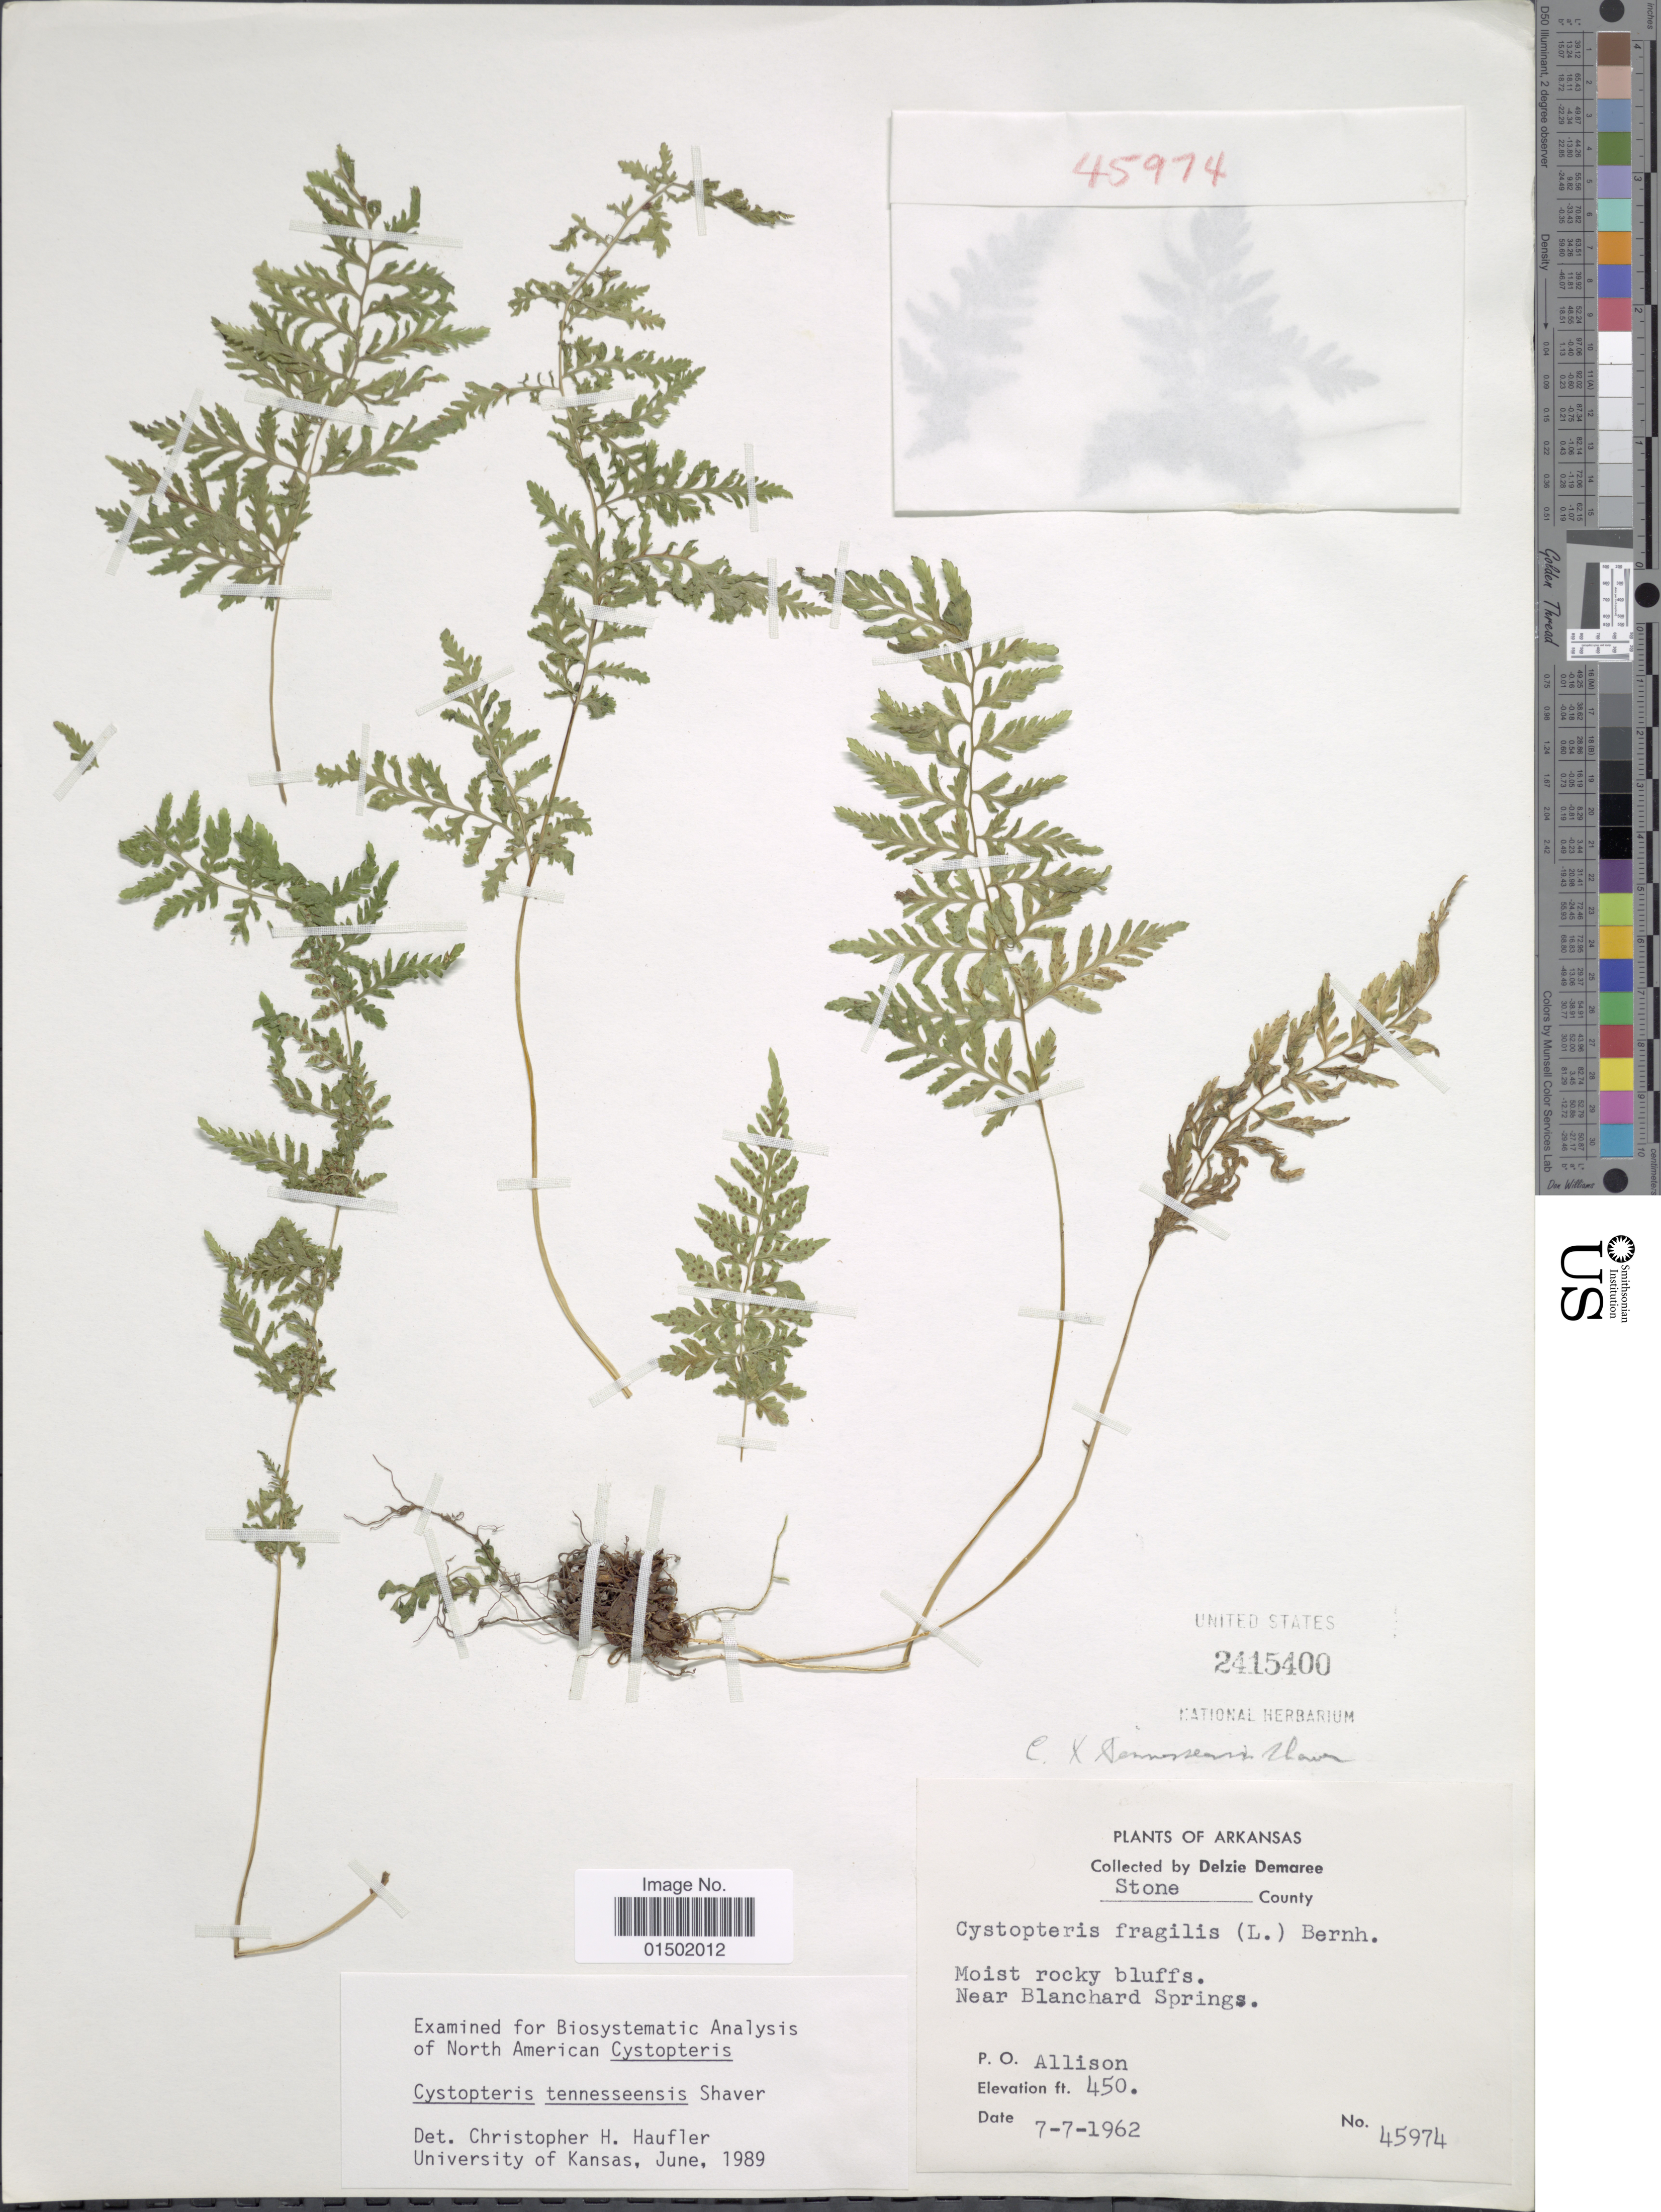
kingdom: Plantae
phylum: Tracheophyta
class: Polypodiopsida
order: Polypodiales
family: Cystopteridaceae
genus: Cystopteris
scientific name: Cystopteris tennesseensis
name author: Shaver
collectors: D. Demaree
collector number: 45974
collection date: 1962-07-07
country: United States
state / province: Arkansas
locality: Stone County, Near Blanchard Springs. P.O. Allison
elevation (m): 137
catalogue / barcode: US 2415400